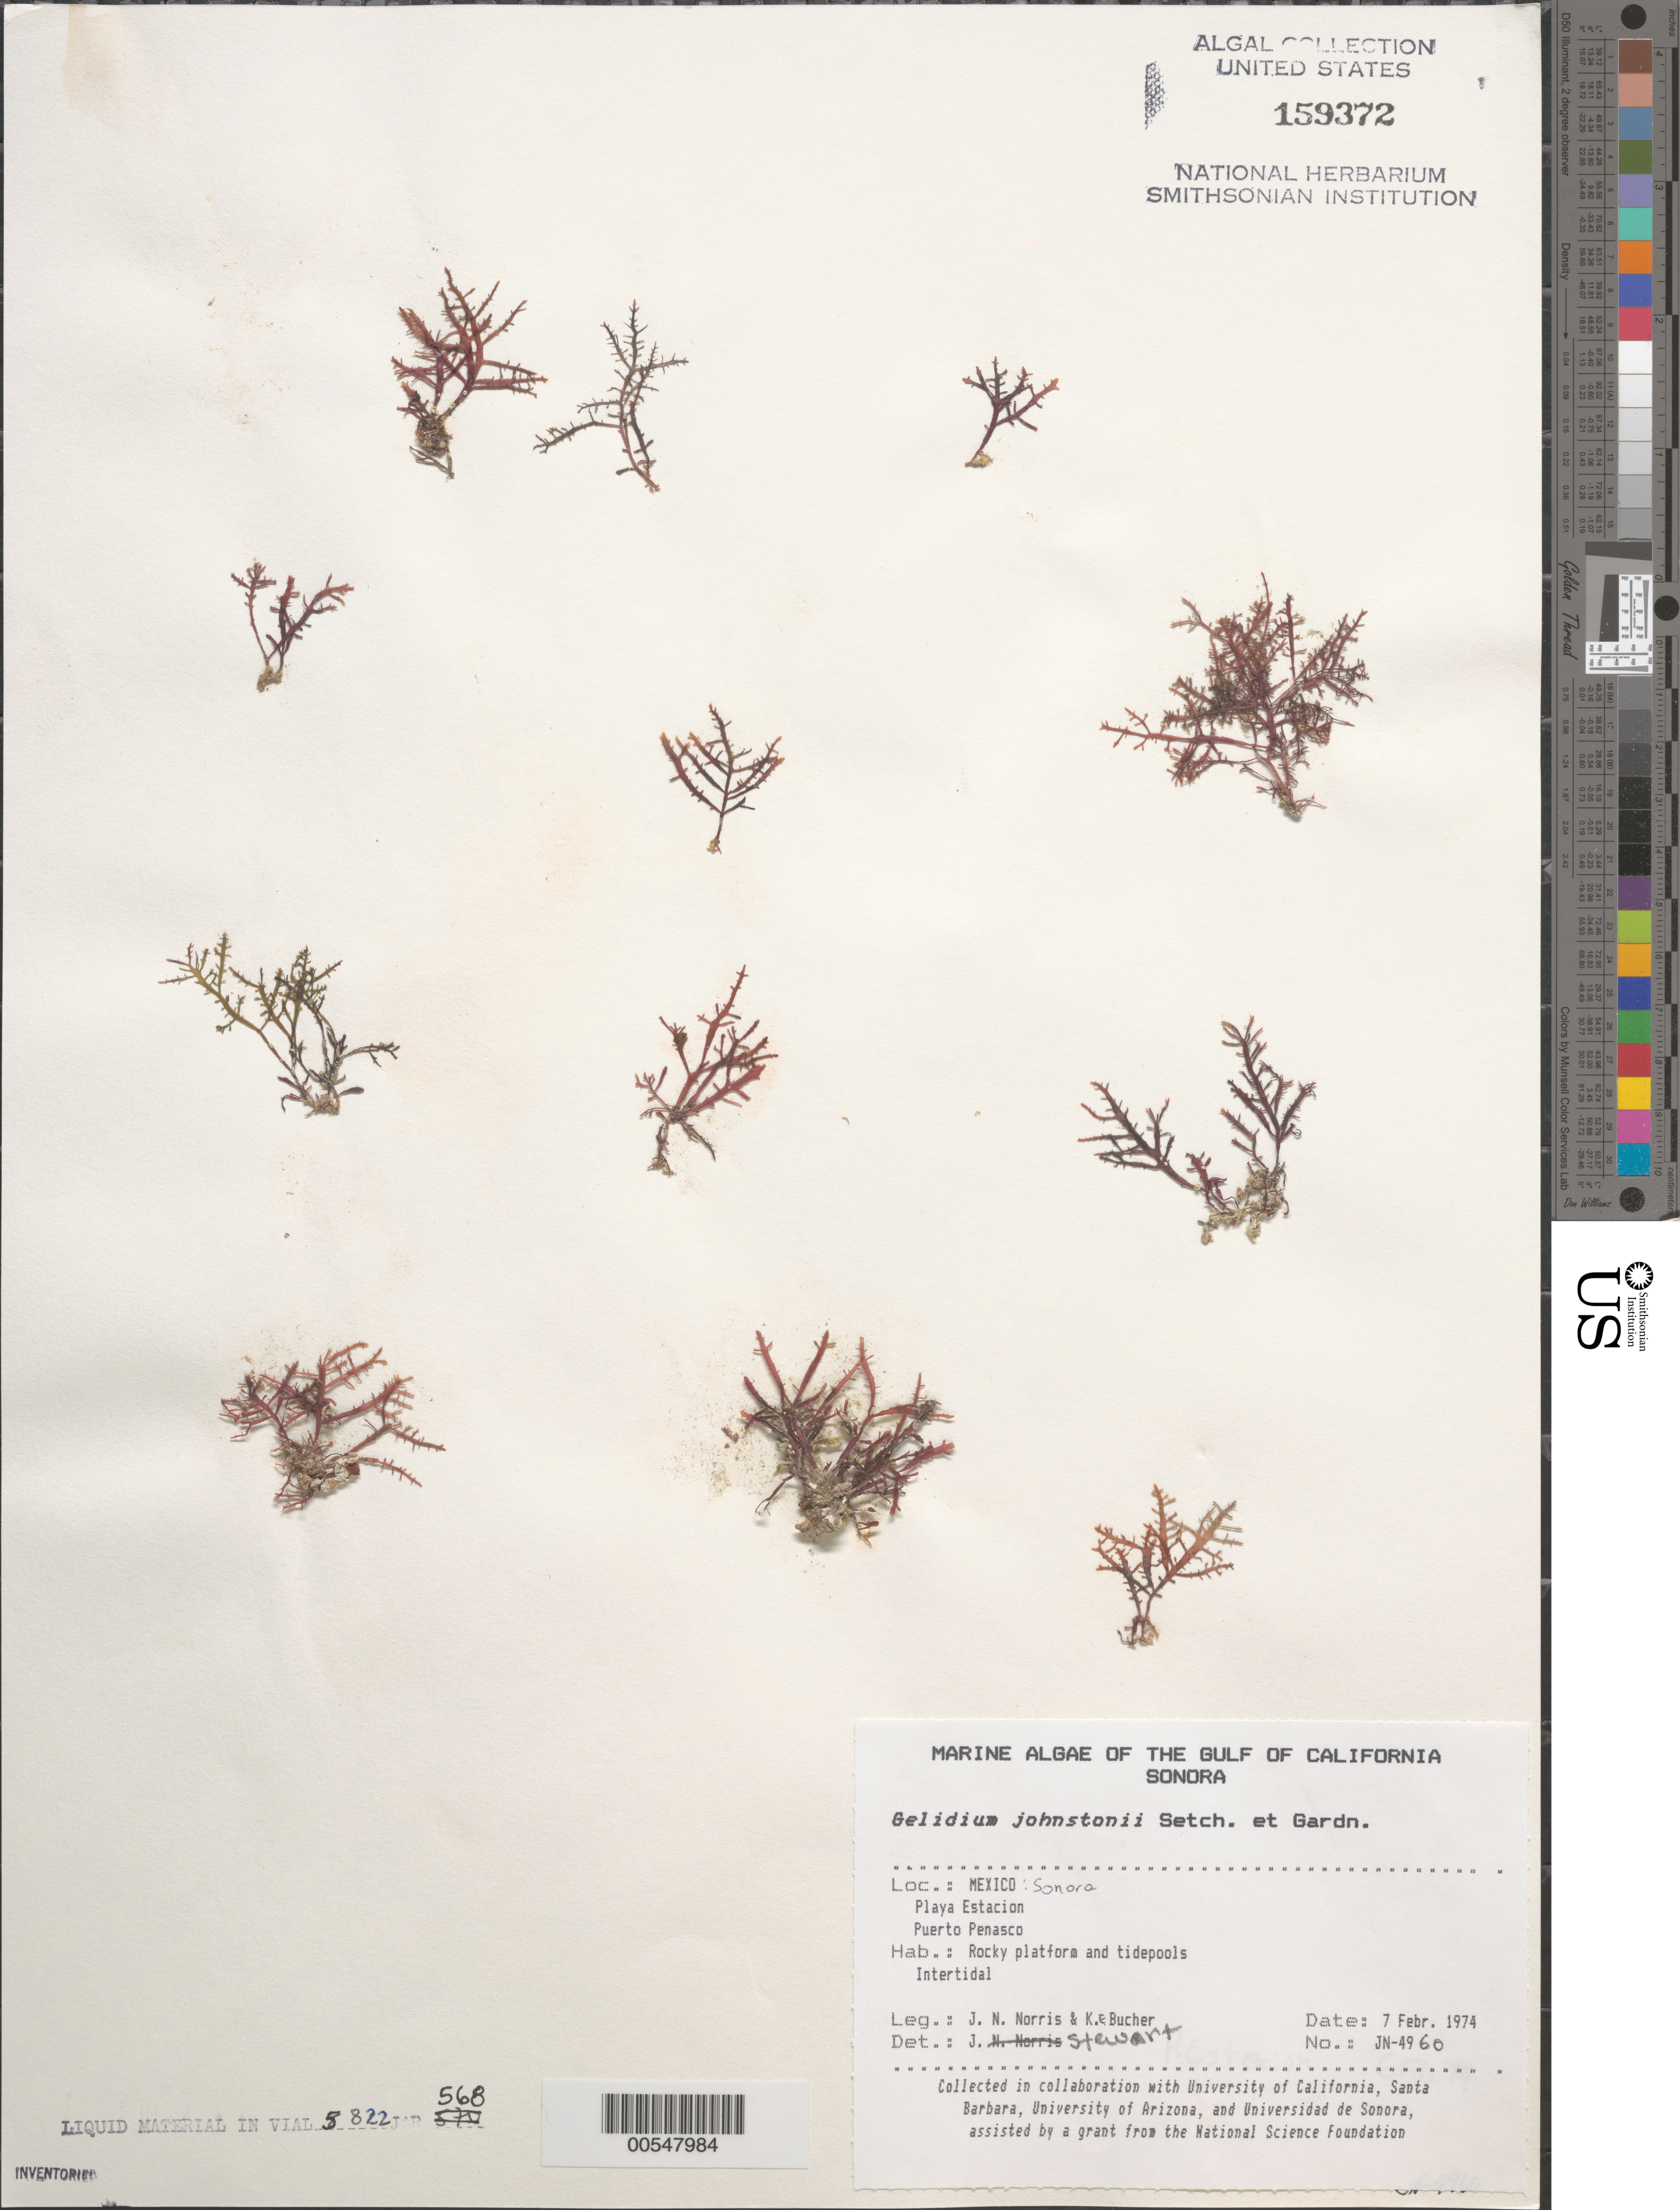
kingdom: Plantae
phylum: Rhodophyta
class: Florideophyceae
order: Gelidiales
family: Gelidiaceae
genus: Gelidium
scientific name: Gelidium johnstonii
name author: Setchell & N.L. Gardner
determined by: Stewart, J.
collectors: J. N. Norris & K. E. Bucher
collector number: JN-4960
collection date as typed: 07 Feb 1974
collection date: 1974-02-07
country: Mexico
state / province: Sonora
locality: Playa Estacion, Puerto Penasco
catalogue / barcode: US 159372